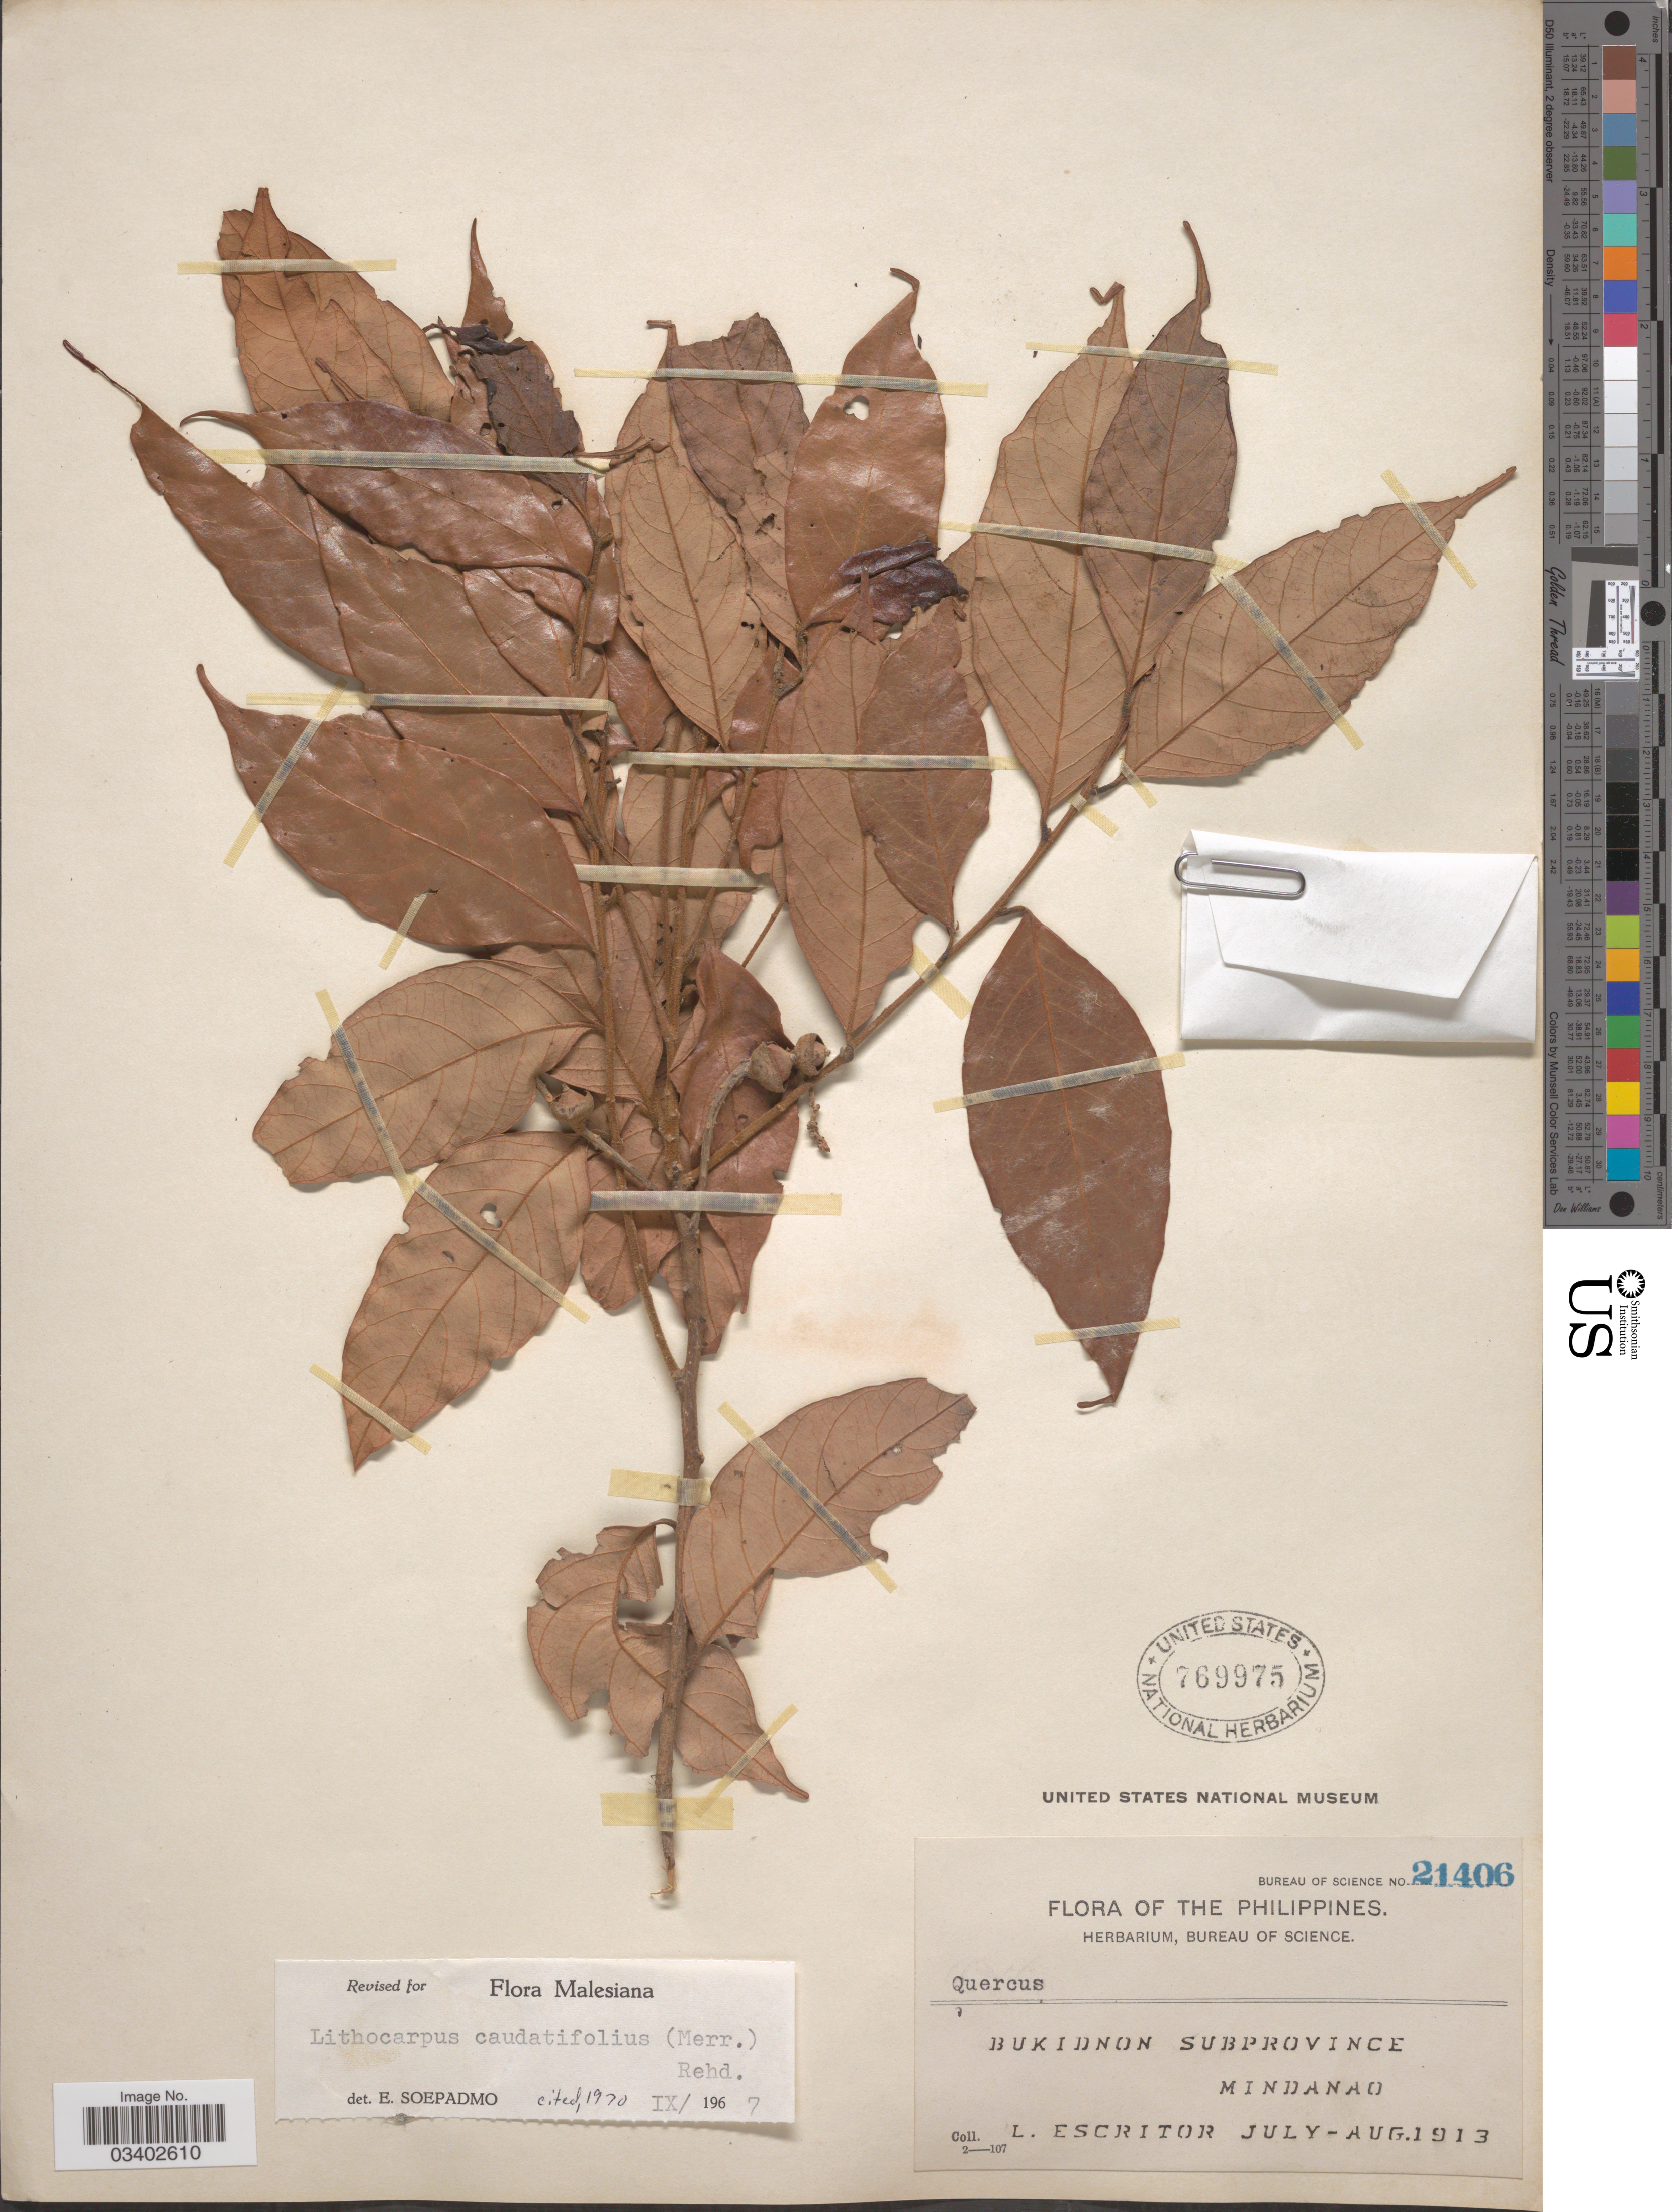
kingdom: Plantae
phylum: Tracheophyta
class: Magnoliopsida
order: Fagales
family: Fagaceae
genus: Lithocarpus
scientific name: Lithocarpus caudatifolius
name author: (Merr.) Rehder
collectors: L. Escritor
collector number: Bureau of Science 21406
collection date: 1913-07/1913-08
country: Philippines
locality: Bukidnon Subprovince. Mindanao.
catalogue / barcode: US 769975